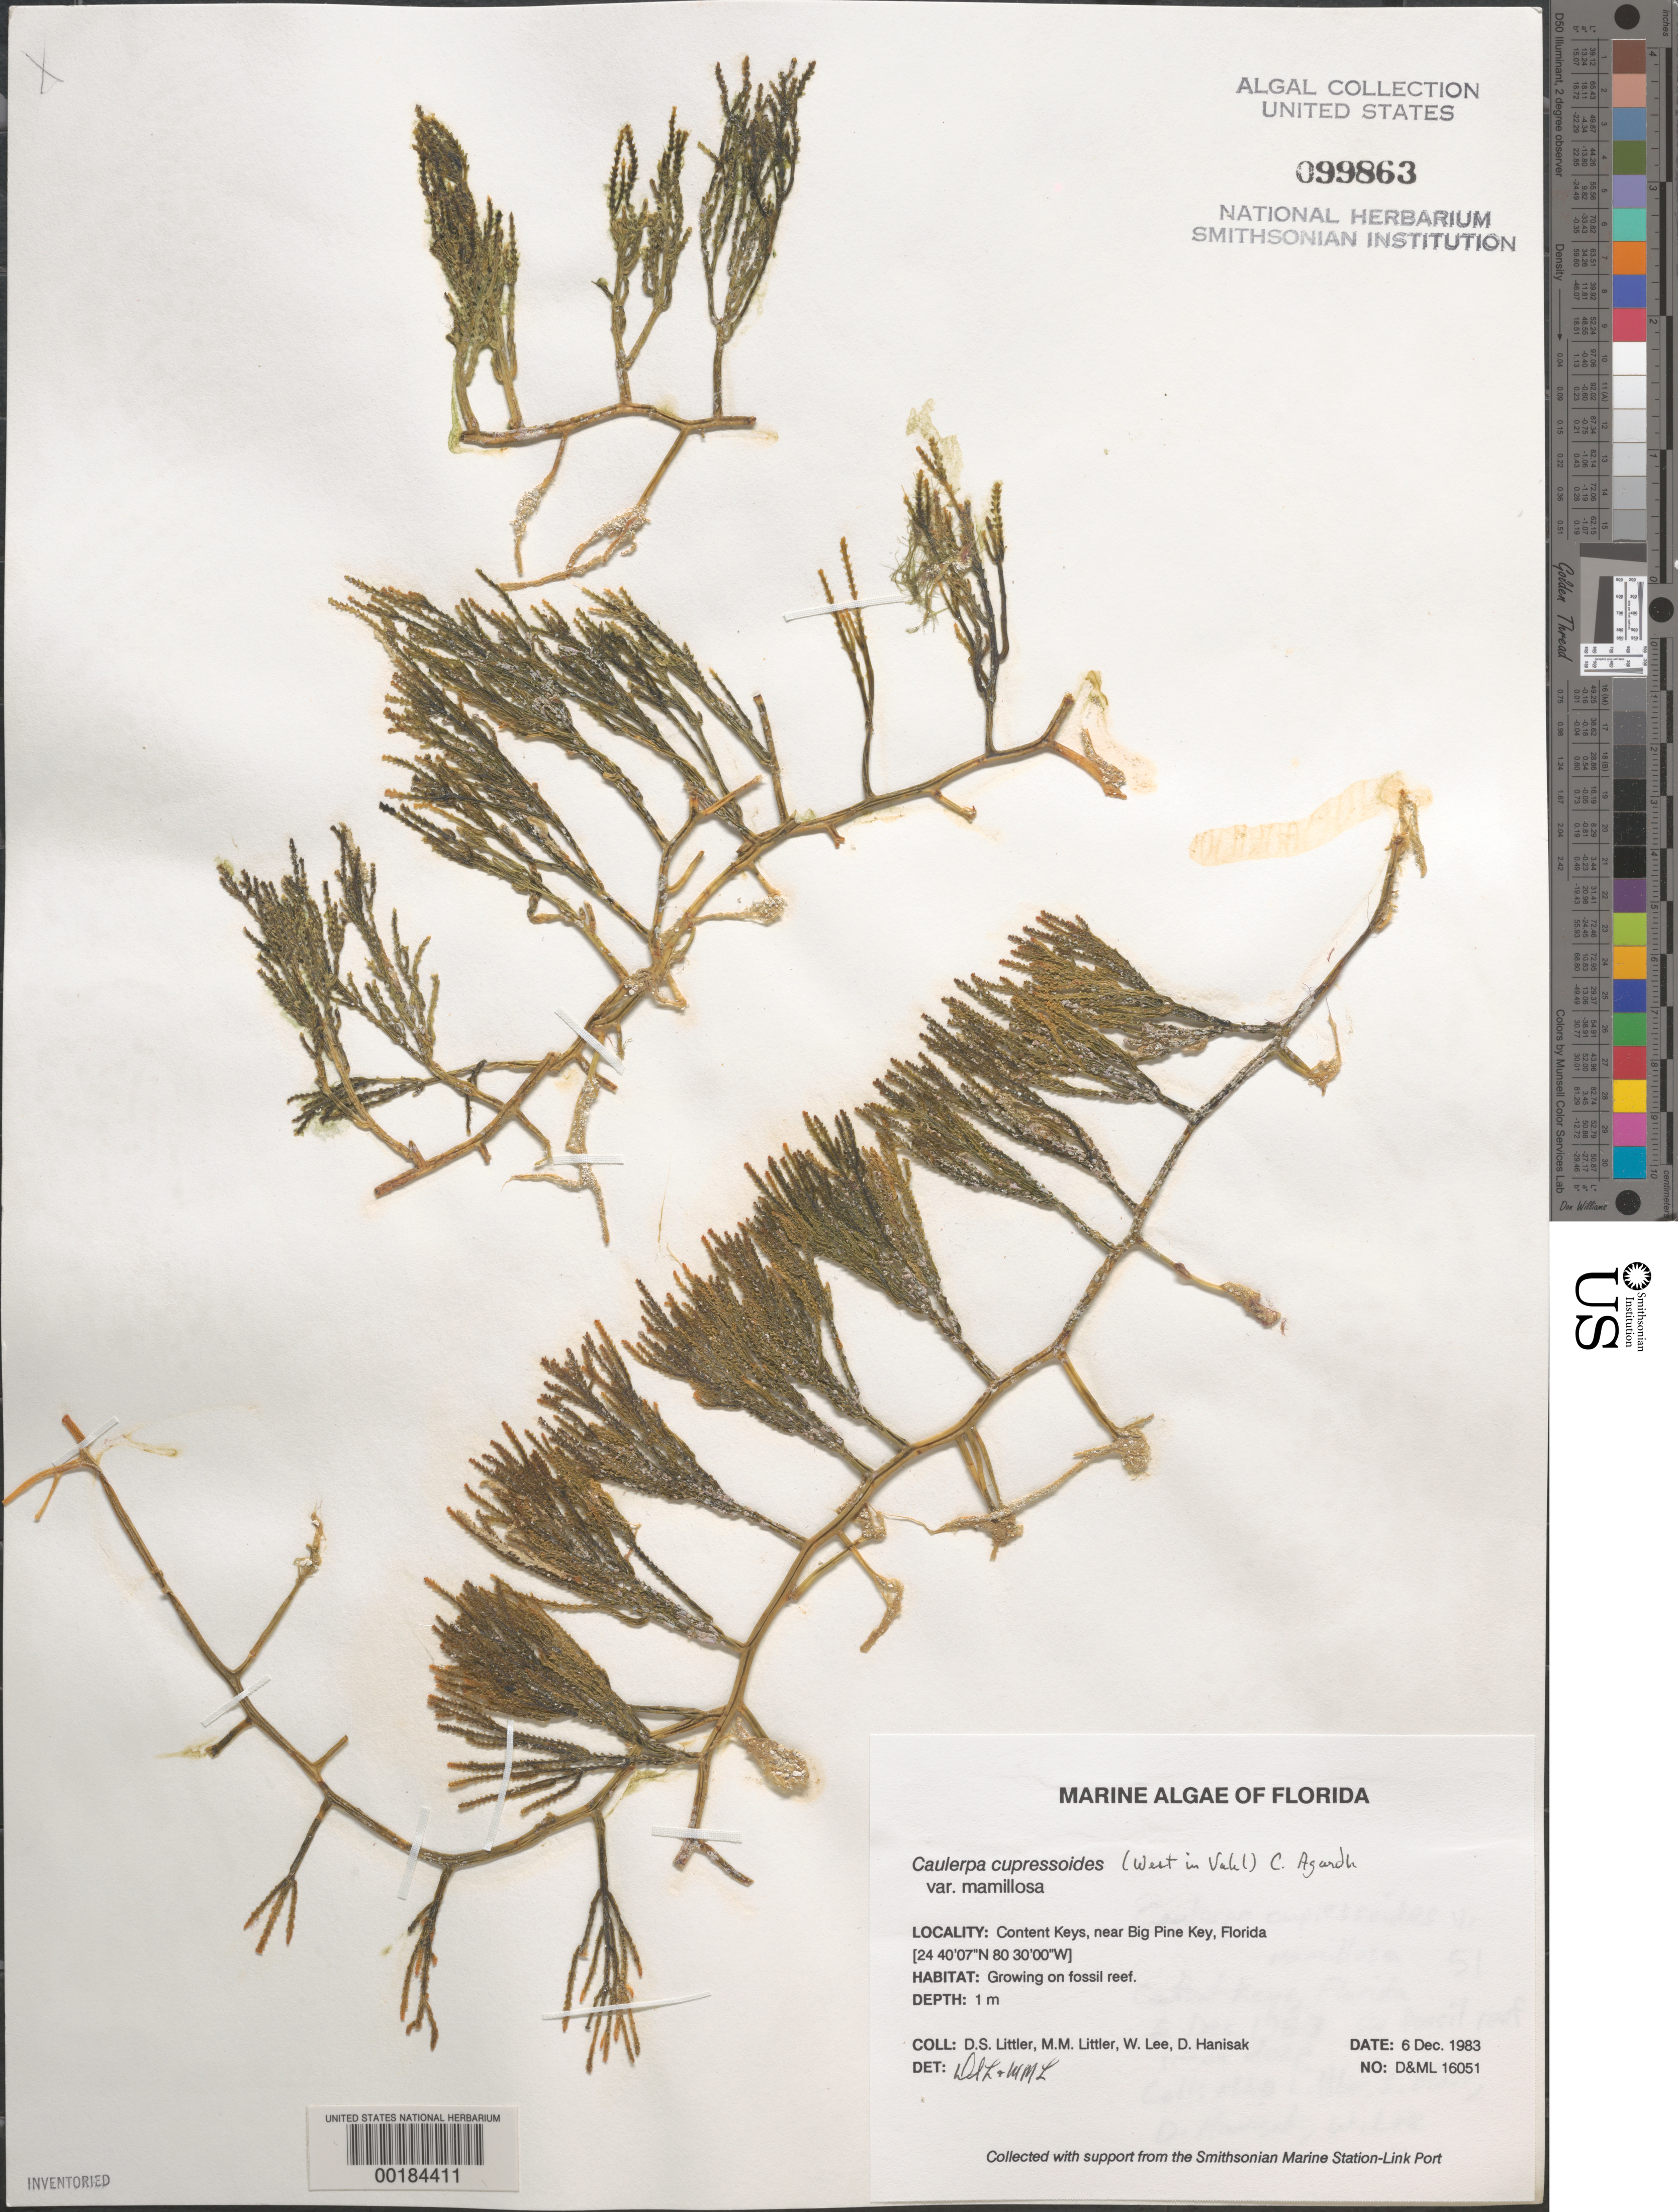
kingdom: Plantae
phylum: Chlorophyta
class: Ulvophyceae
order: Bryopsidales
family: Caulerpaceae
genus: Caulerpa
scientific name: Caulerpa cupressoides var. mamillosa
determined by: Littler, D. S.; Littler, M. M.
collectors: D. S. Littler, M. M. Littler, W. Lee & M. Hanisak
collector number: D&ML 16051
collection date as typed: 06 Dec 1983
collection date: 1983-12-06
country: United States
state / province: Florida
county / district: Monroe County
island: Content Keys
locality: Near Big Pine Key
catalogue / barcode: US 99863